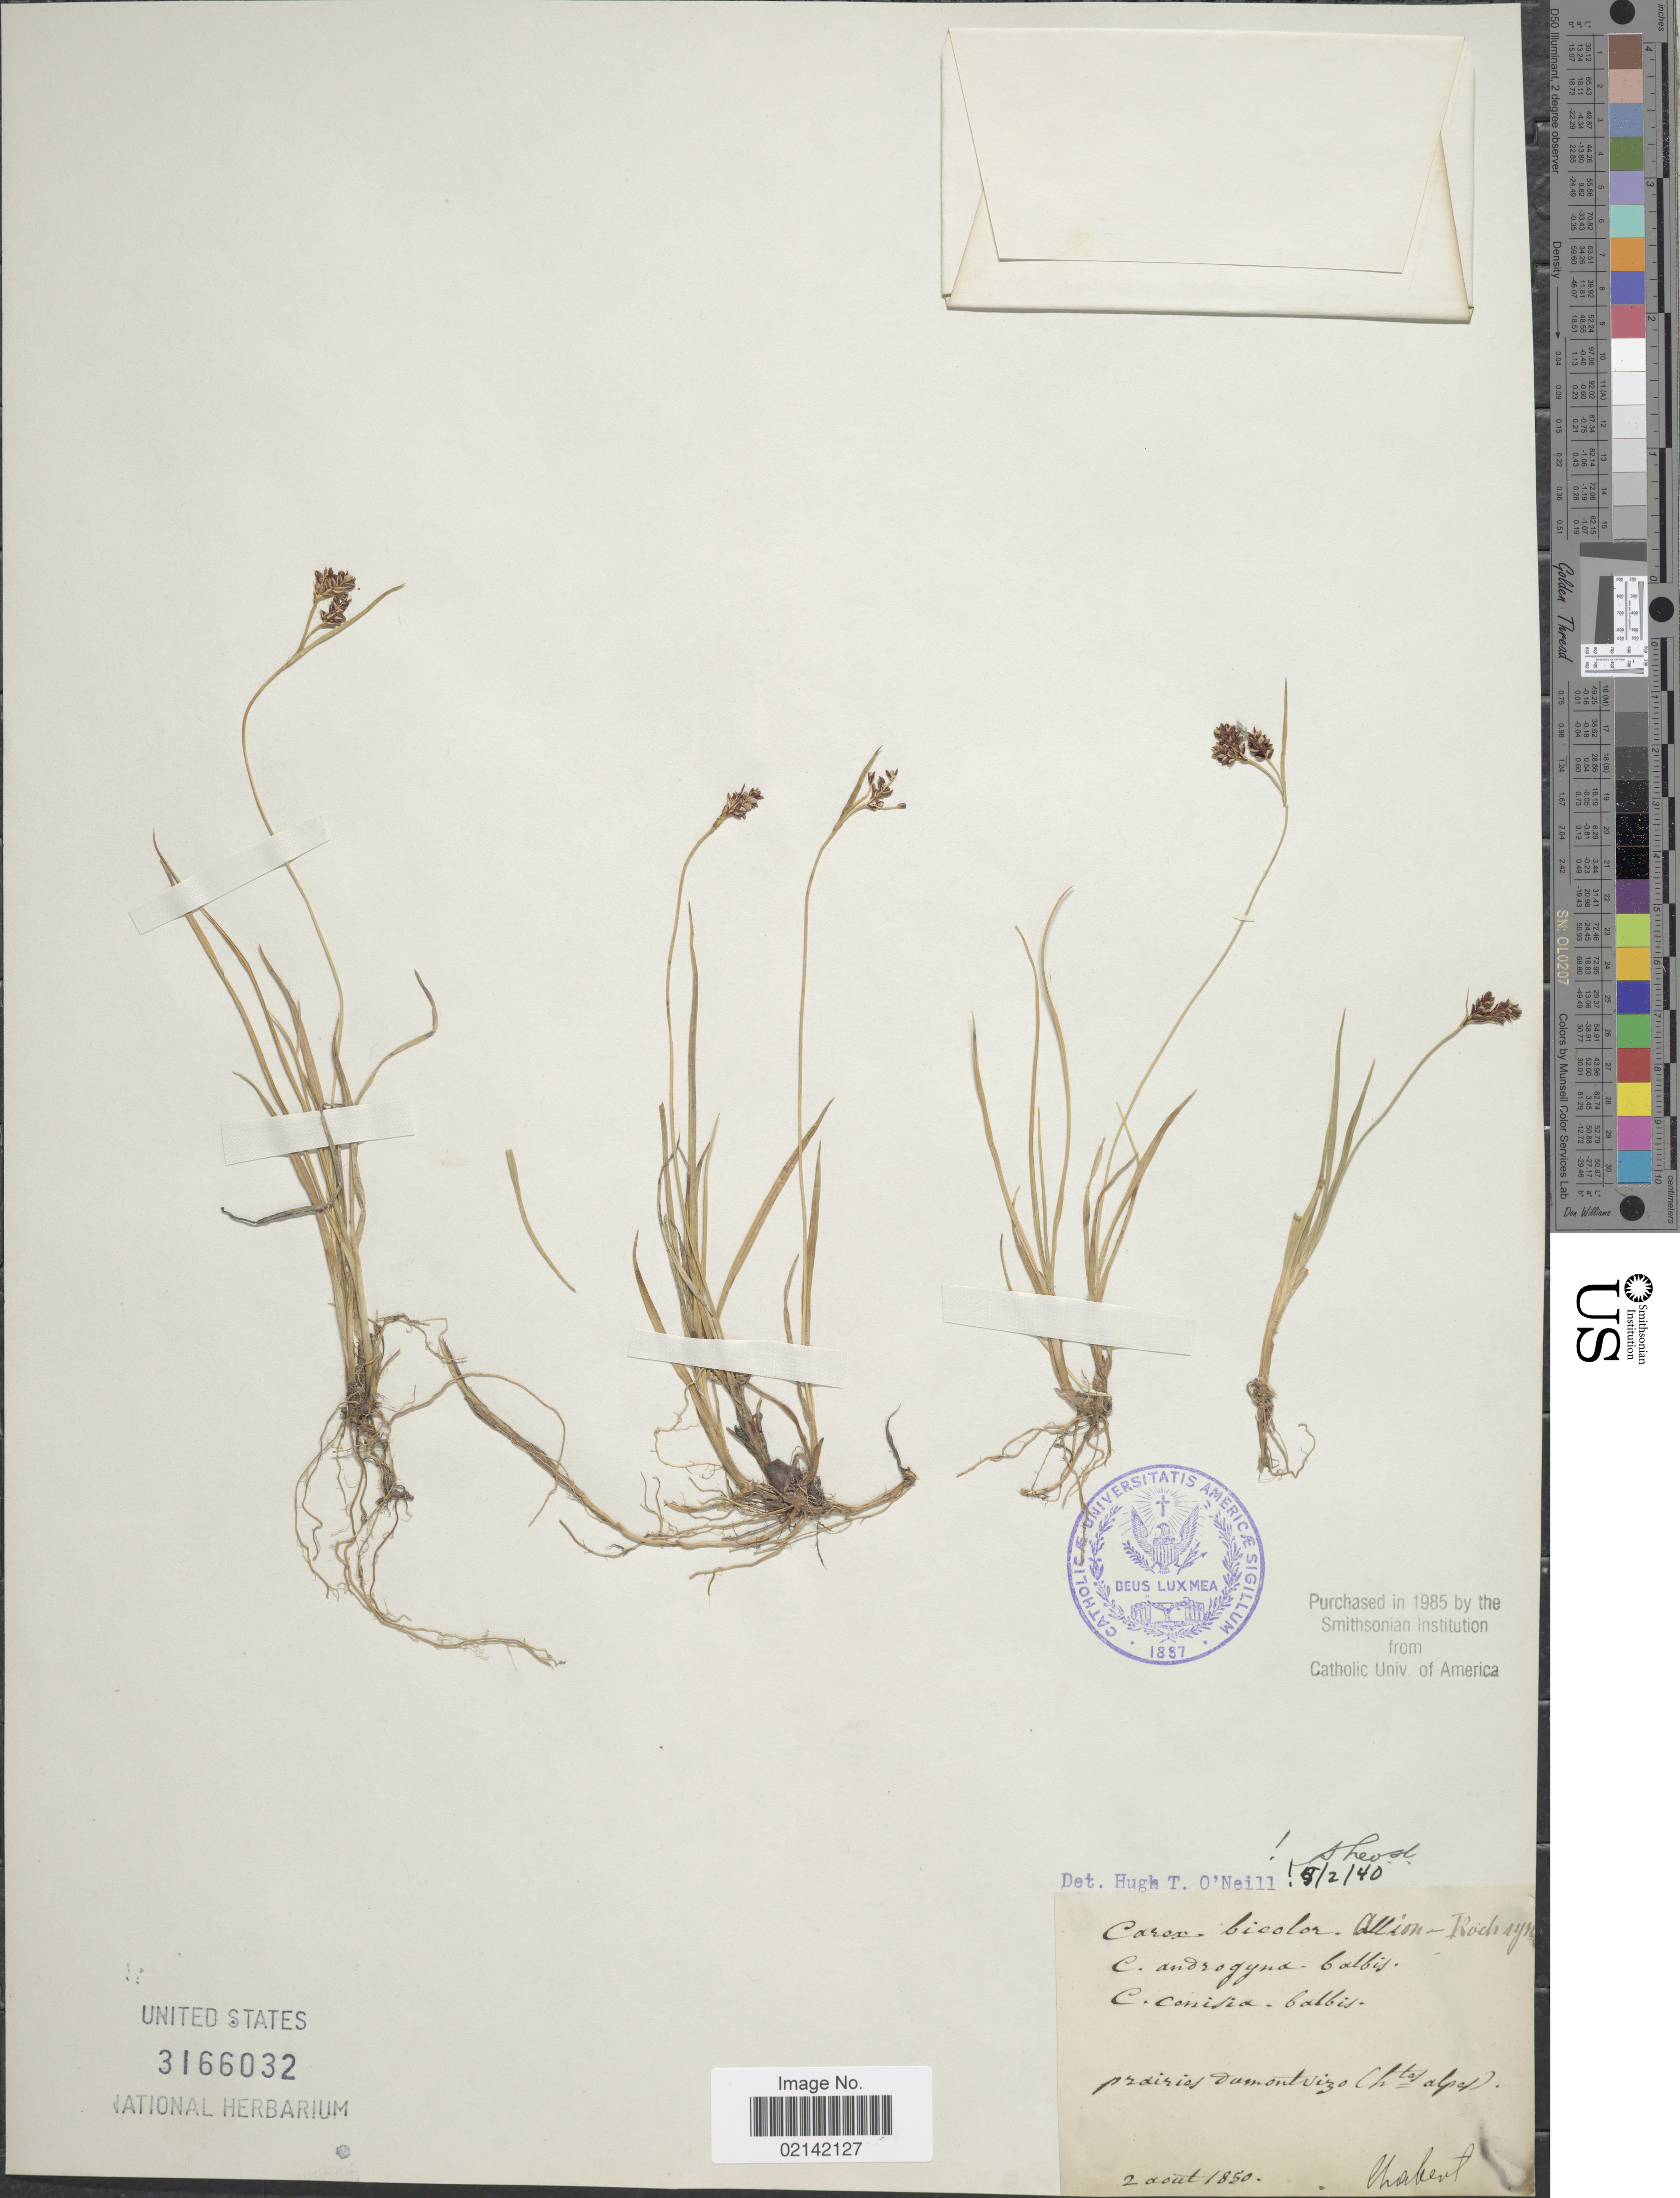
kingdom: Plantae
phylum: Tracheophyta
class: Liliopsida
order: Poales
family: Cyperaceae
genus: Carex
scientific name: Carex bicolor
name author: Bellardi ex All.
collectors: Chabert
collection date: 1850-08-02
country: France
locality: Prairie Dumontvizo (Hte alpes) [interpreted]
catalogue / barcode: US 3166032